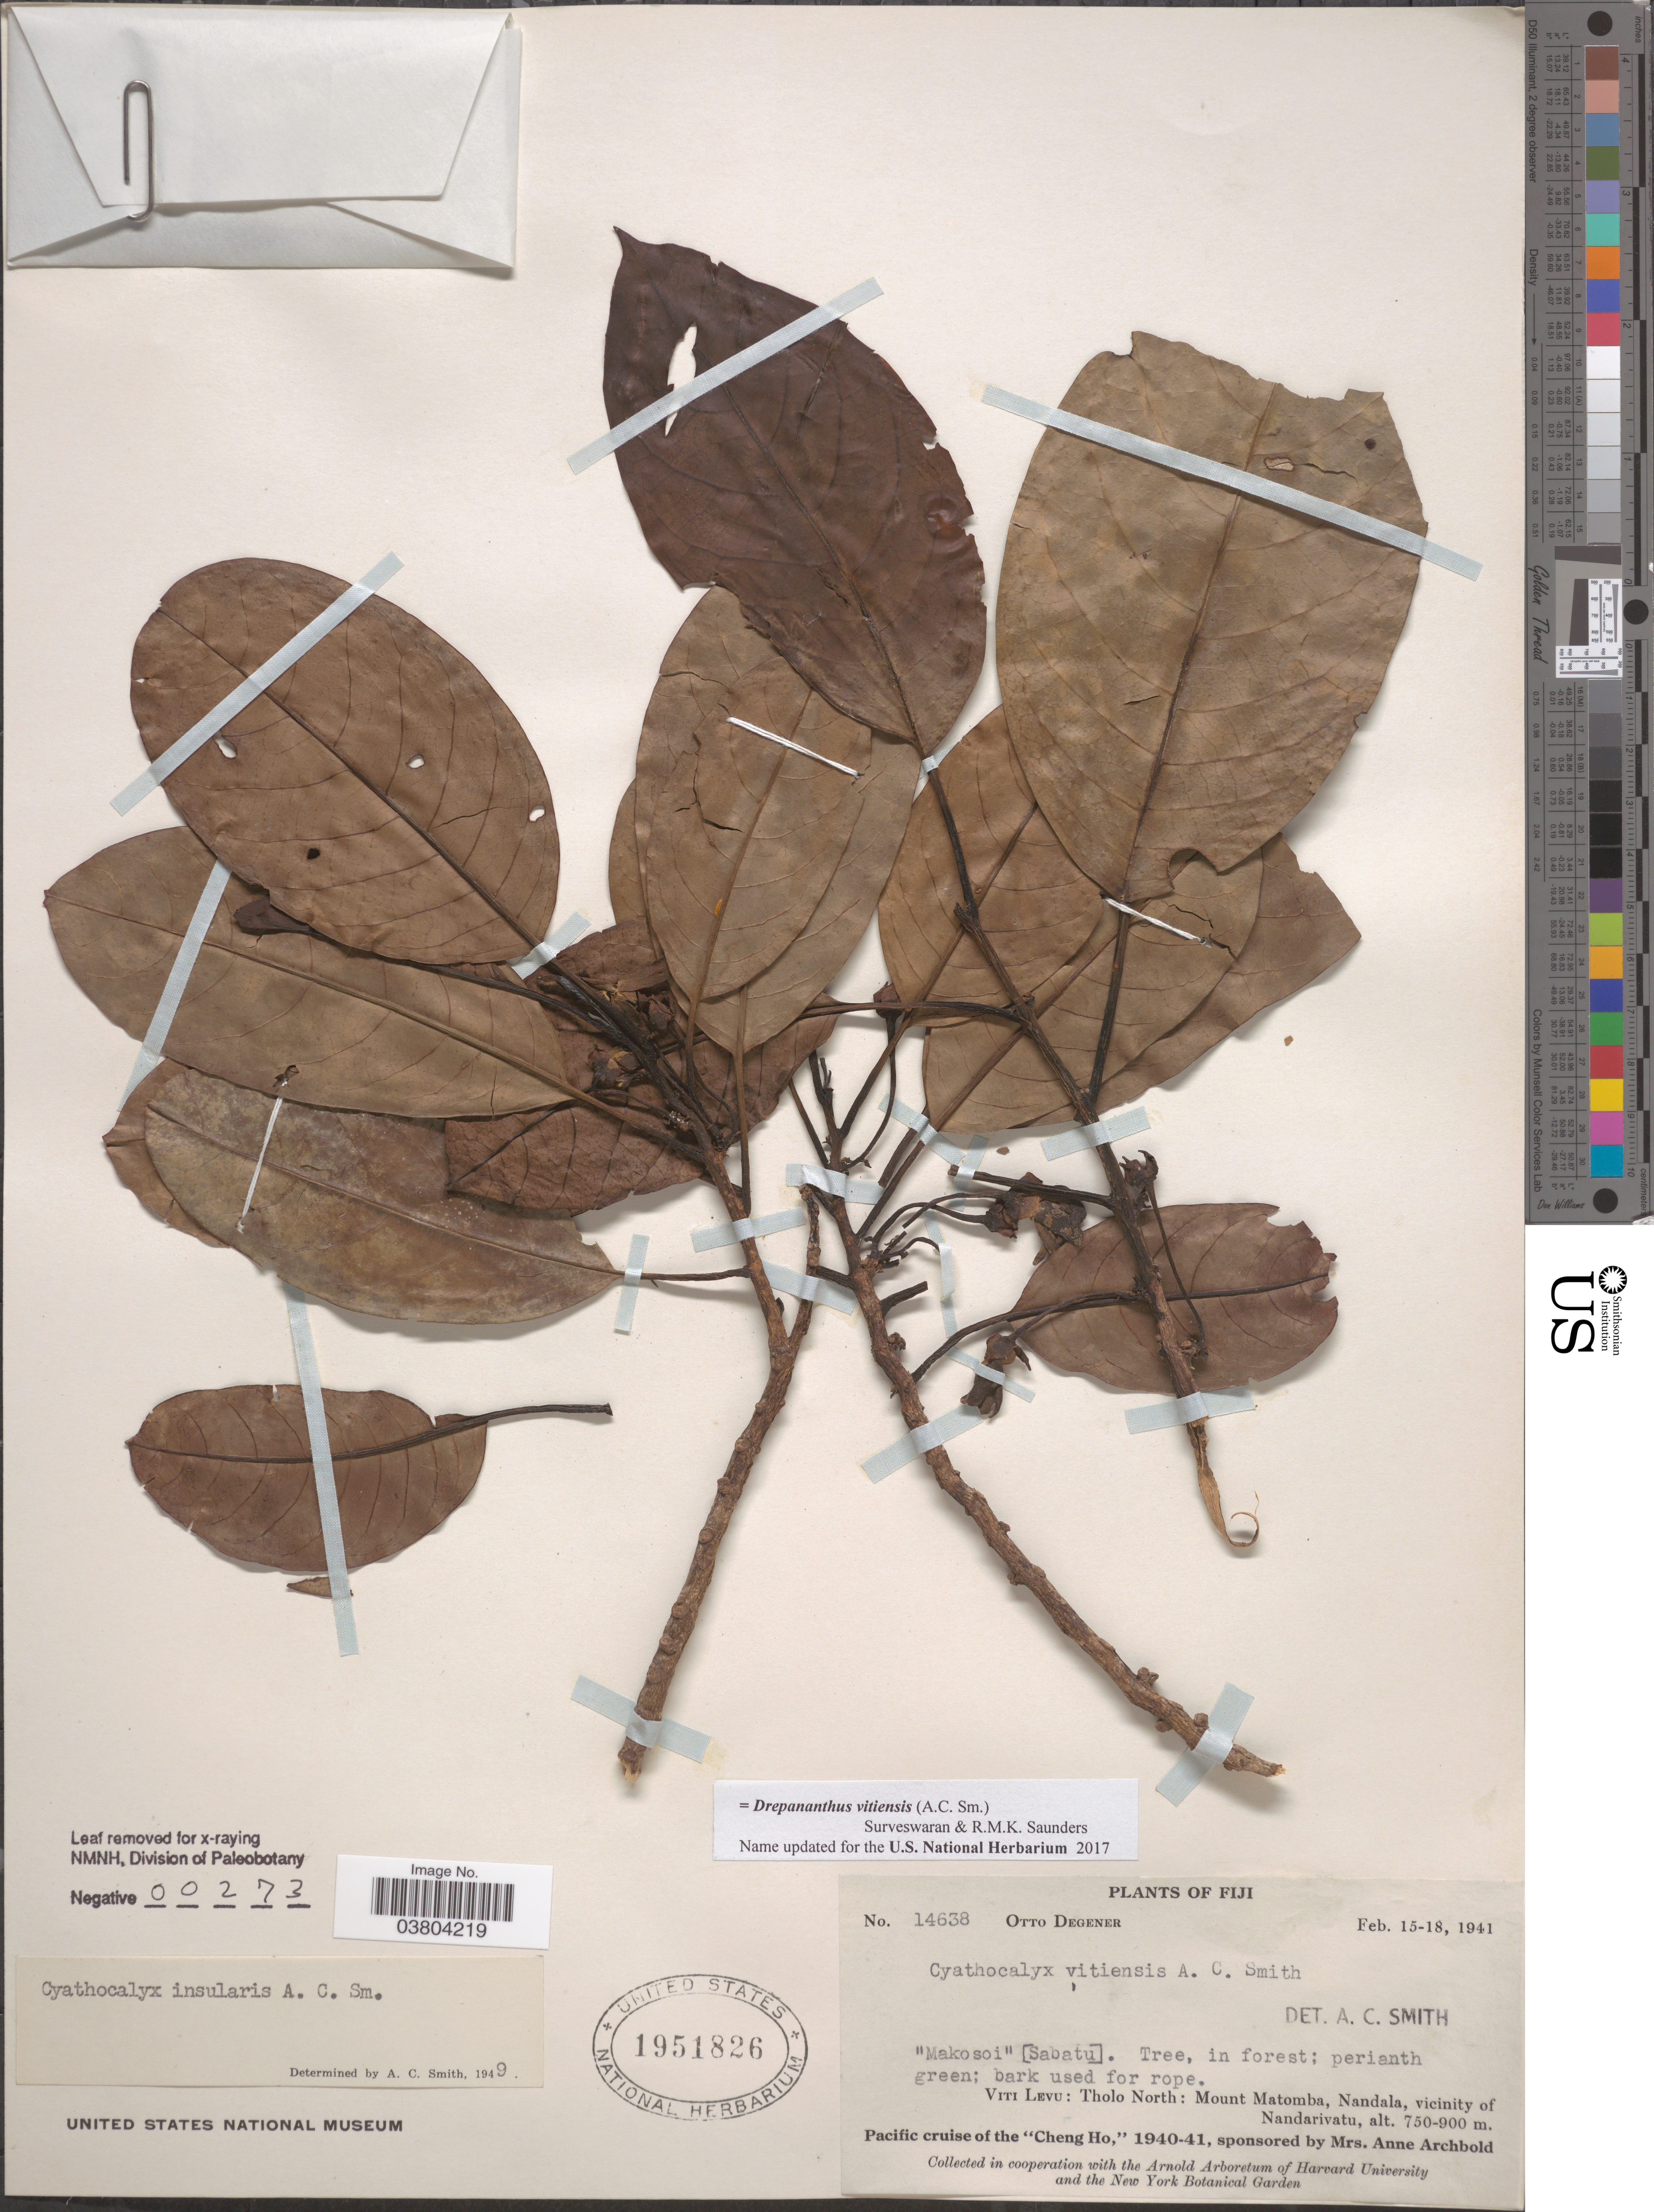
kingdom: Plantae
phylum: Tracheophyta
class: Magnoliopsida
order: Magnoliales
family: Annonaceae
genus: Drepananthus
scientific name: Drepananthus vitiensis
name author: (A.C. Sm.) Surveswaran & R.M.K. Saunders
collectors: O. Degener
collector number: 14638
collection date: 1941-02-15/1941-02-18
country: Fiji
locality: Viti Levu: Tholo North: Mount Matomba, Nandala, vicinity of Nandarivatu.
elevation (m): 750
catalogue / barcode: US 1951826